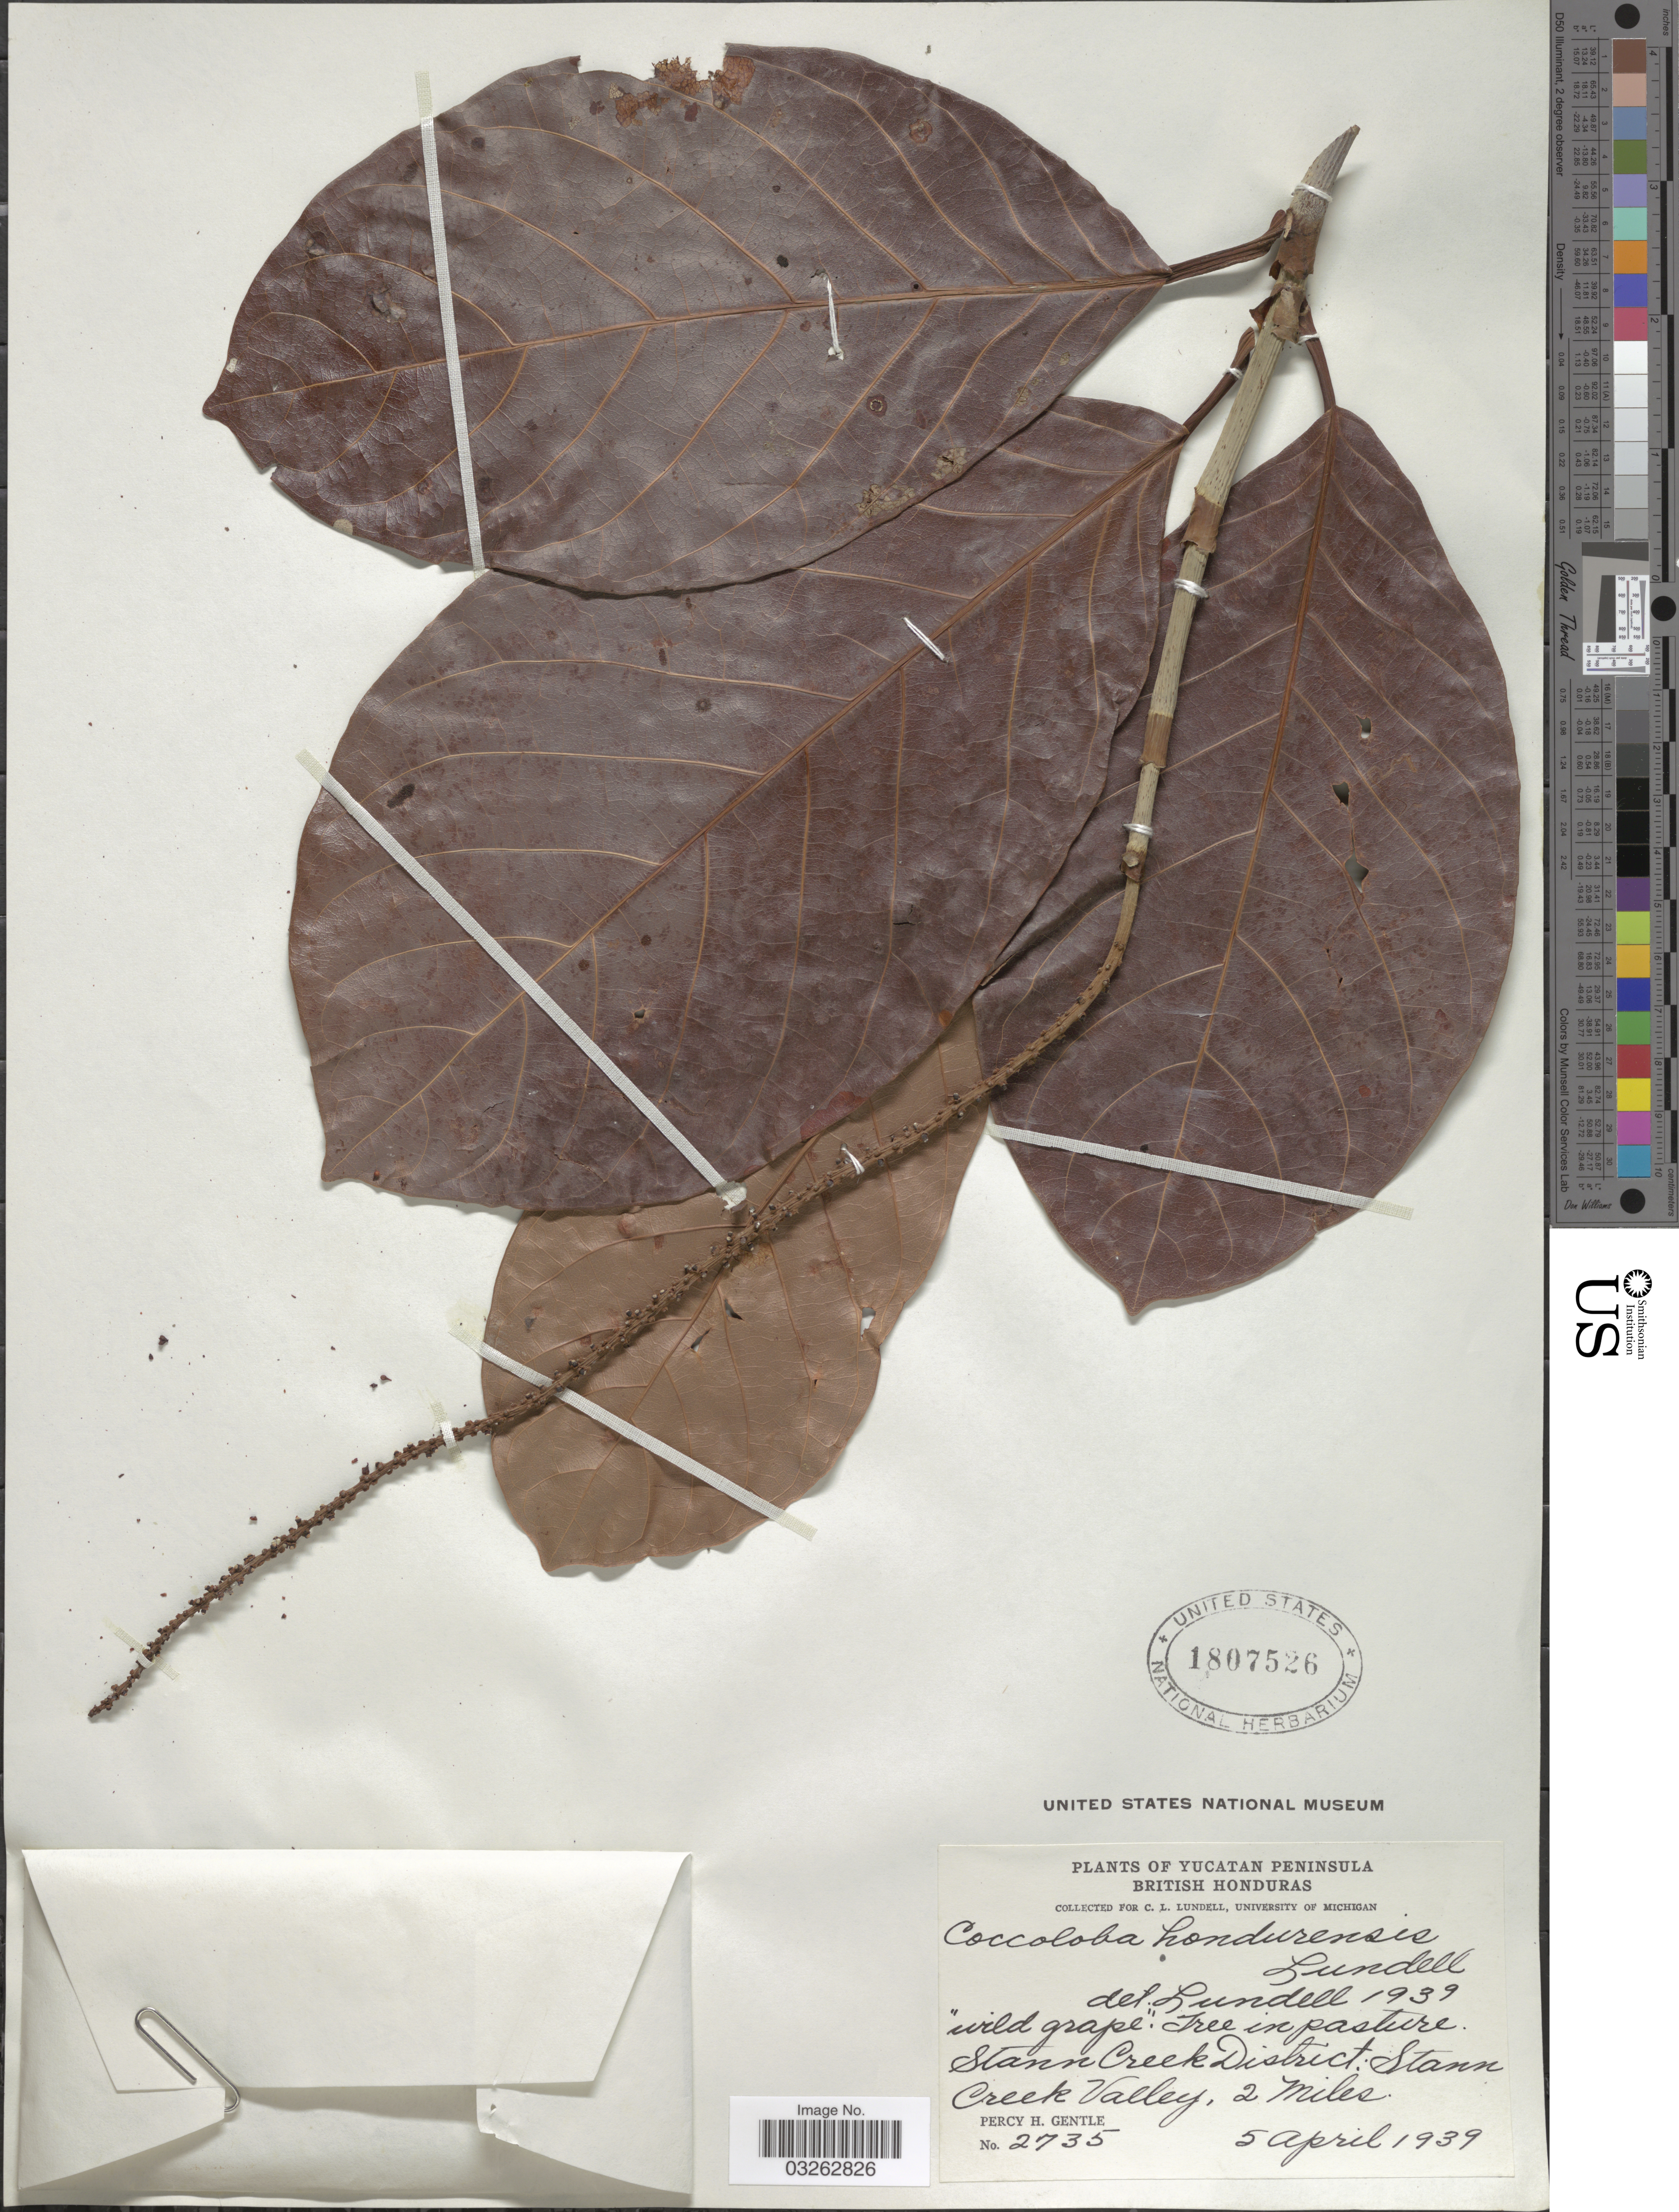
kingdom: Plantae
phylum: Tracheophyta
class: Magnoliopsida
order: Caryophyllales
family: Polygonaceae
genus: Coccoloba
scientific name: Coccoloba hondurensis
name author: Lundell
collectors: P. H. Gentle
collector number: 2735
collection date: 1939-04-05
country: Belize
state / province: Stann Creek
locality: Yucatan Peninsula. British Honduras. Stann Creek District: Stann Creek Valley, 2 miles.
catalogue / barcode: US 1807526